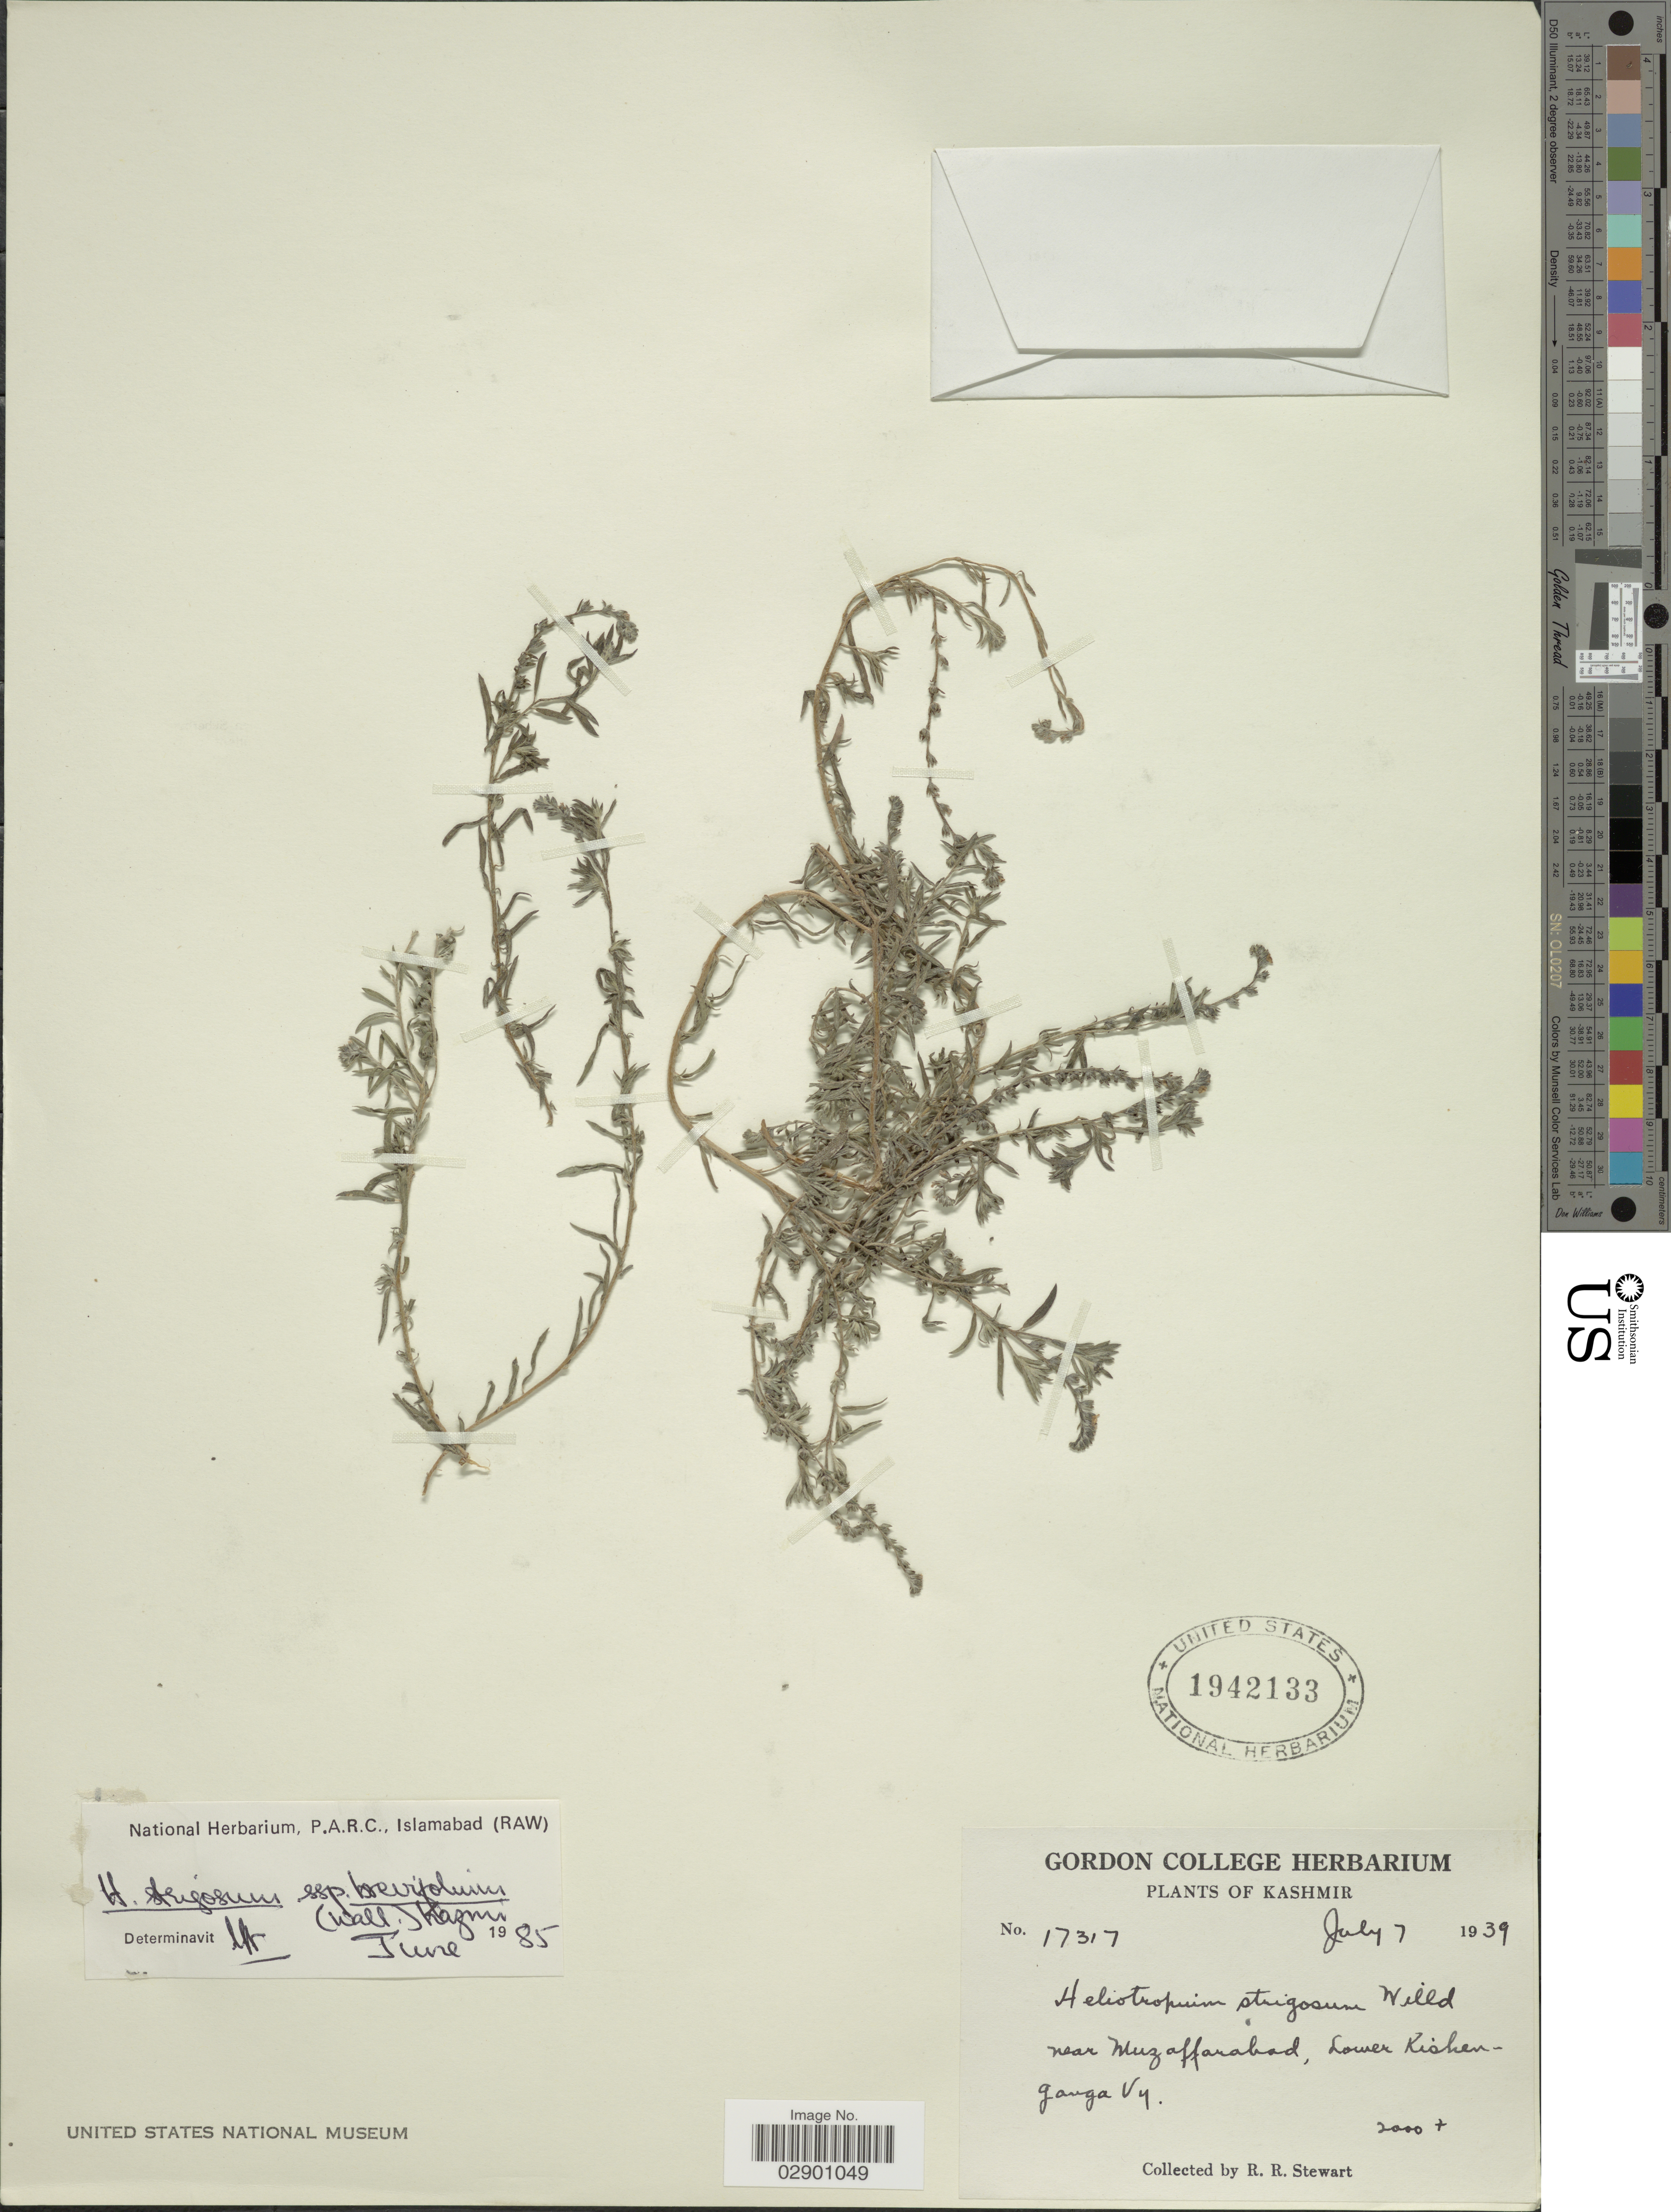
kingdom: Plantae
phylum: Tracheophyta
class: Magnoliopsida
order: Boraginales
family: Heliotropiaceae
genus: Heliotropium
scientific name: Heliotropium marifolium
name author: J. Koenig ex Retz.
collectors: R. Stewart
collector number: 17317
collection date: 1939-07-07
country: Pakistan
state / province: Azad Kashmir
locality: Kashmir. Near Muzaffarabad, Lower Kishenganga Vy.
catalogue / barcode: US 1942133